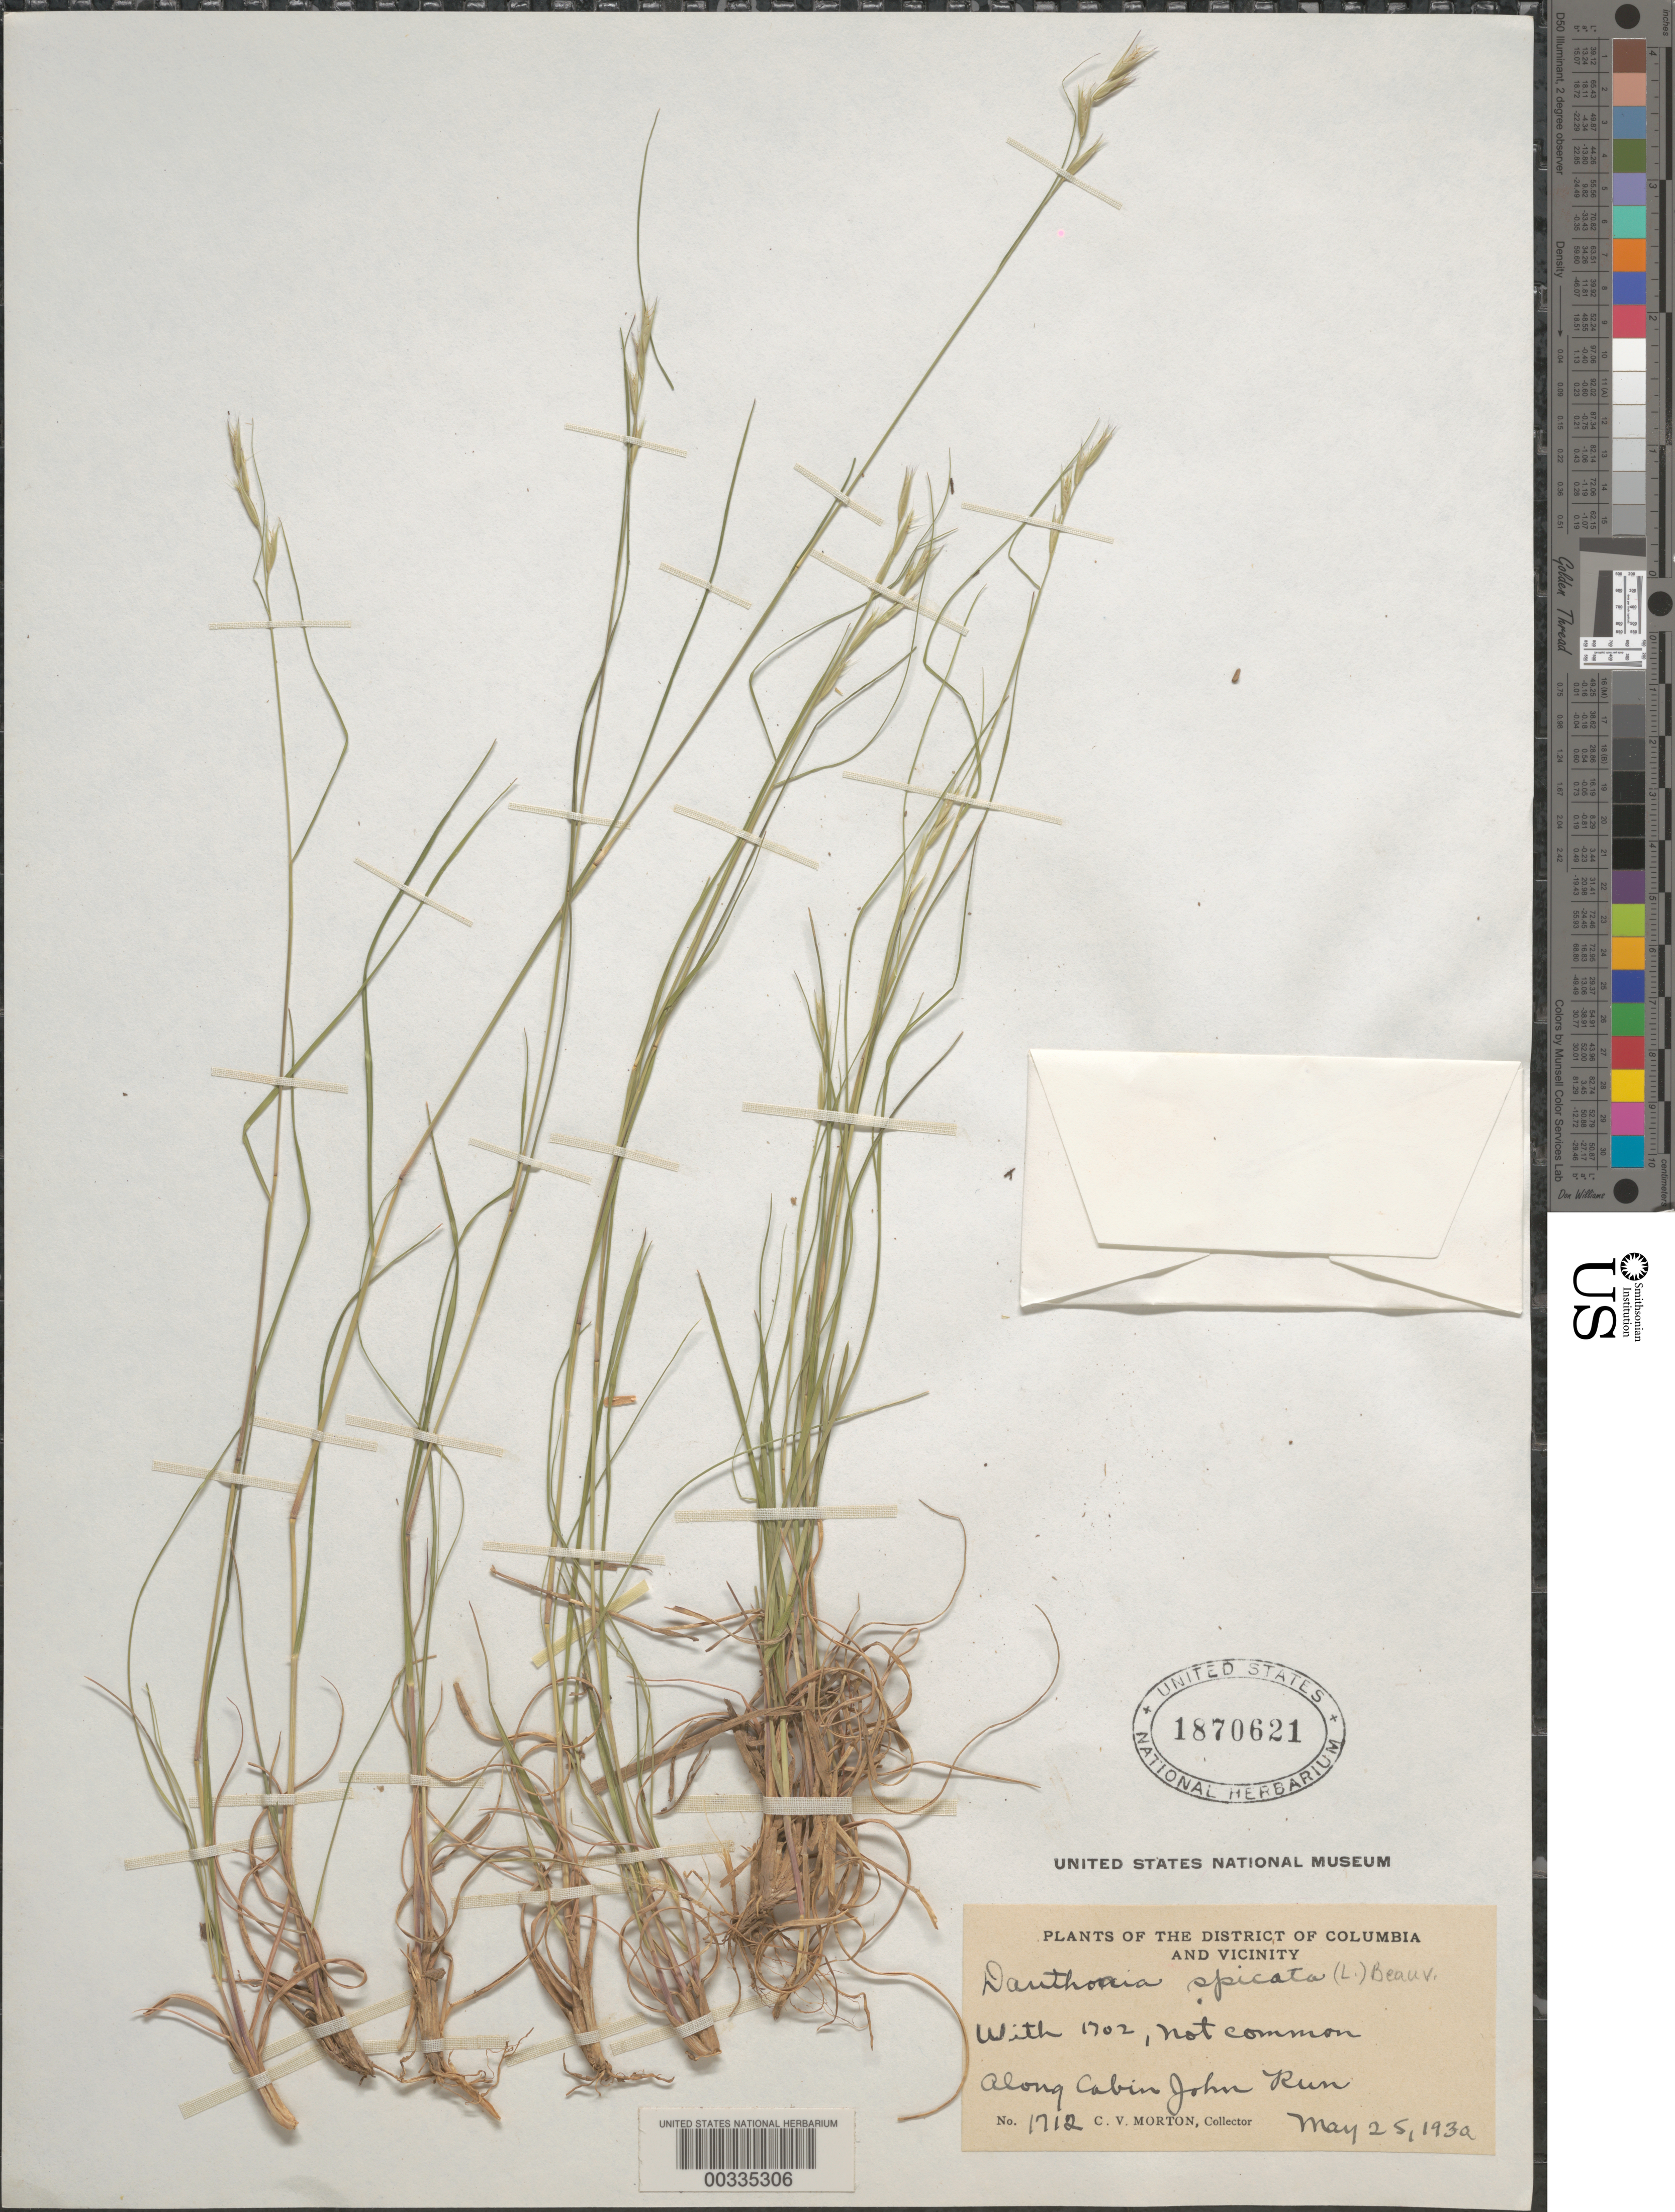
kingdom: Plantae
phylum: Tracheophyta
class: Liliopsida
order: Poales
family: Poaceae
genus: Danthonia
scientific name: Danthonia spicata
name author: (L.) P. Beauv. ex Roem. & Schult.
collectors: C. V. Morton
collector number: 1712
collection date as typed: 25 May 1930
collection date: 1930-05-25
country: United States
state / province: Maryland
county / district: Montgomery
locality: Cabin John Run C. & O. Canal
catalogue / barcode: US 1870621